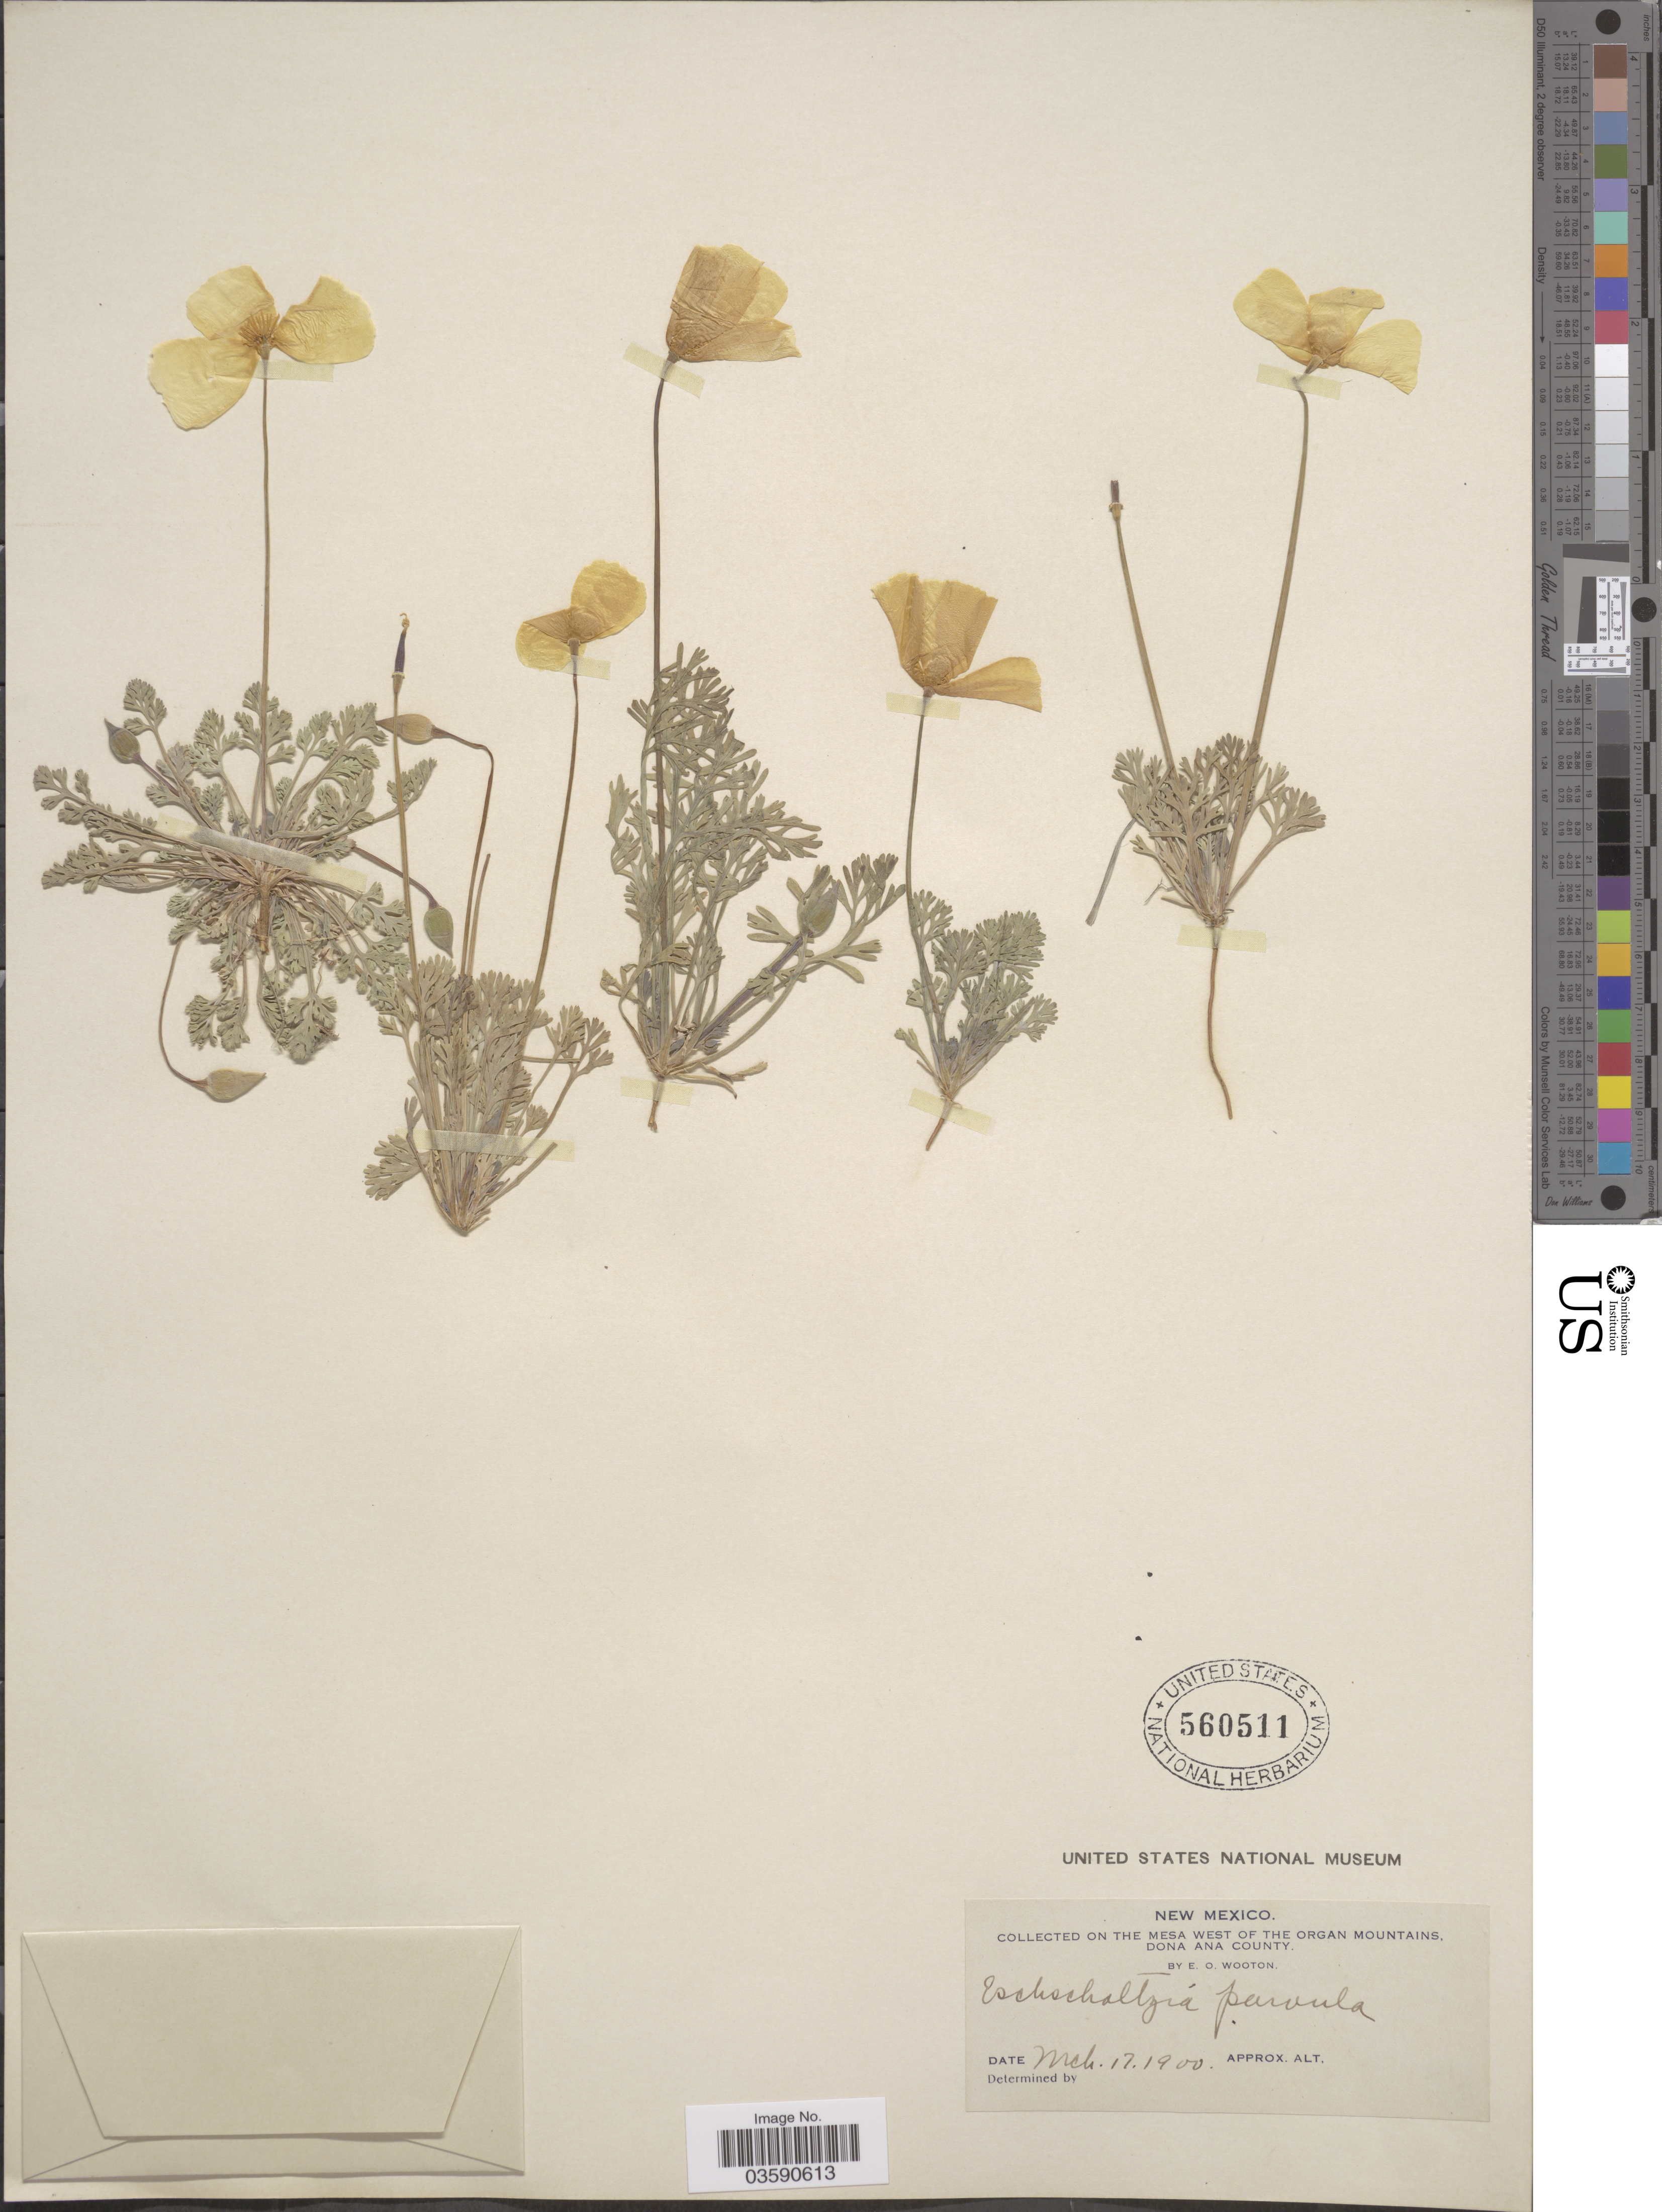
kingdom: Plantae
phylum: Tracheophyta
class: Magnoliopsida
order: Ranunculales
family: Papaveraceae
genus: Eschscholzia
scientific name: Eschscholzia mexicana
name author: Greene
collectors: E. O. Wooton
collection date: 1900-03-17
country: United States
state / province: New Mexico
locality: On the Mesa west of the Organ Mountains, Dona Ana County.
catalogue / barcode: US 560511